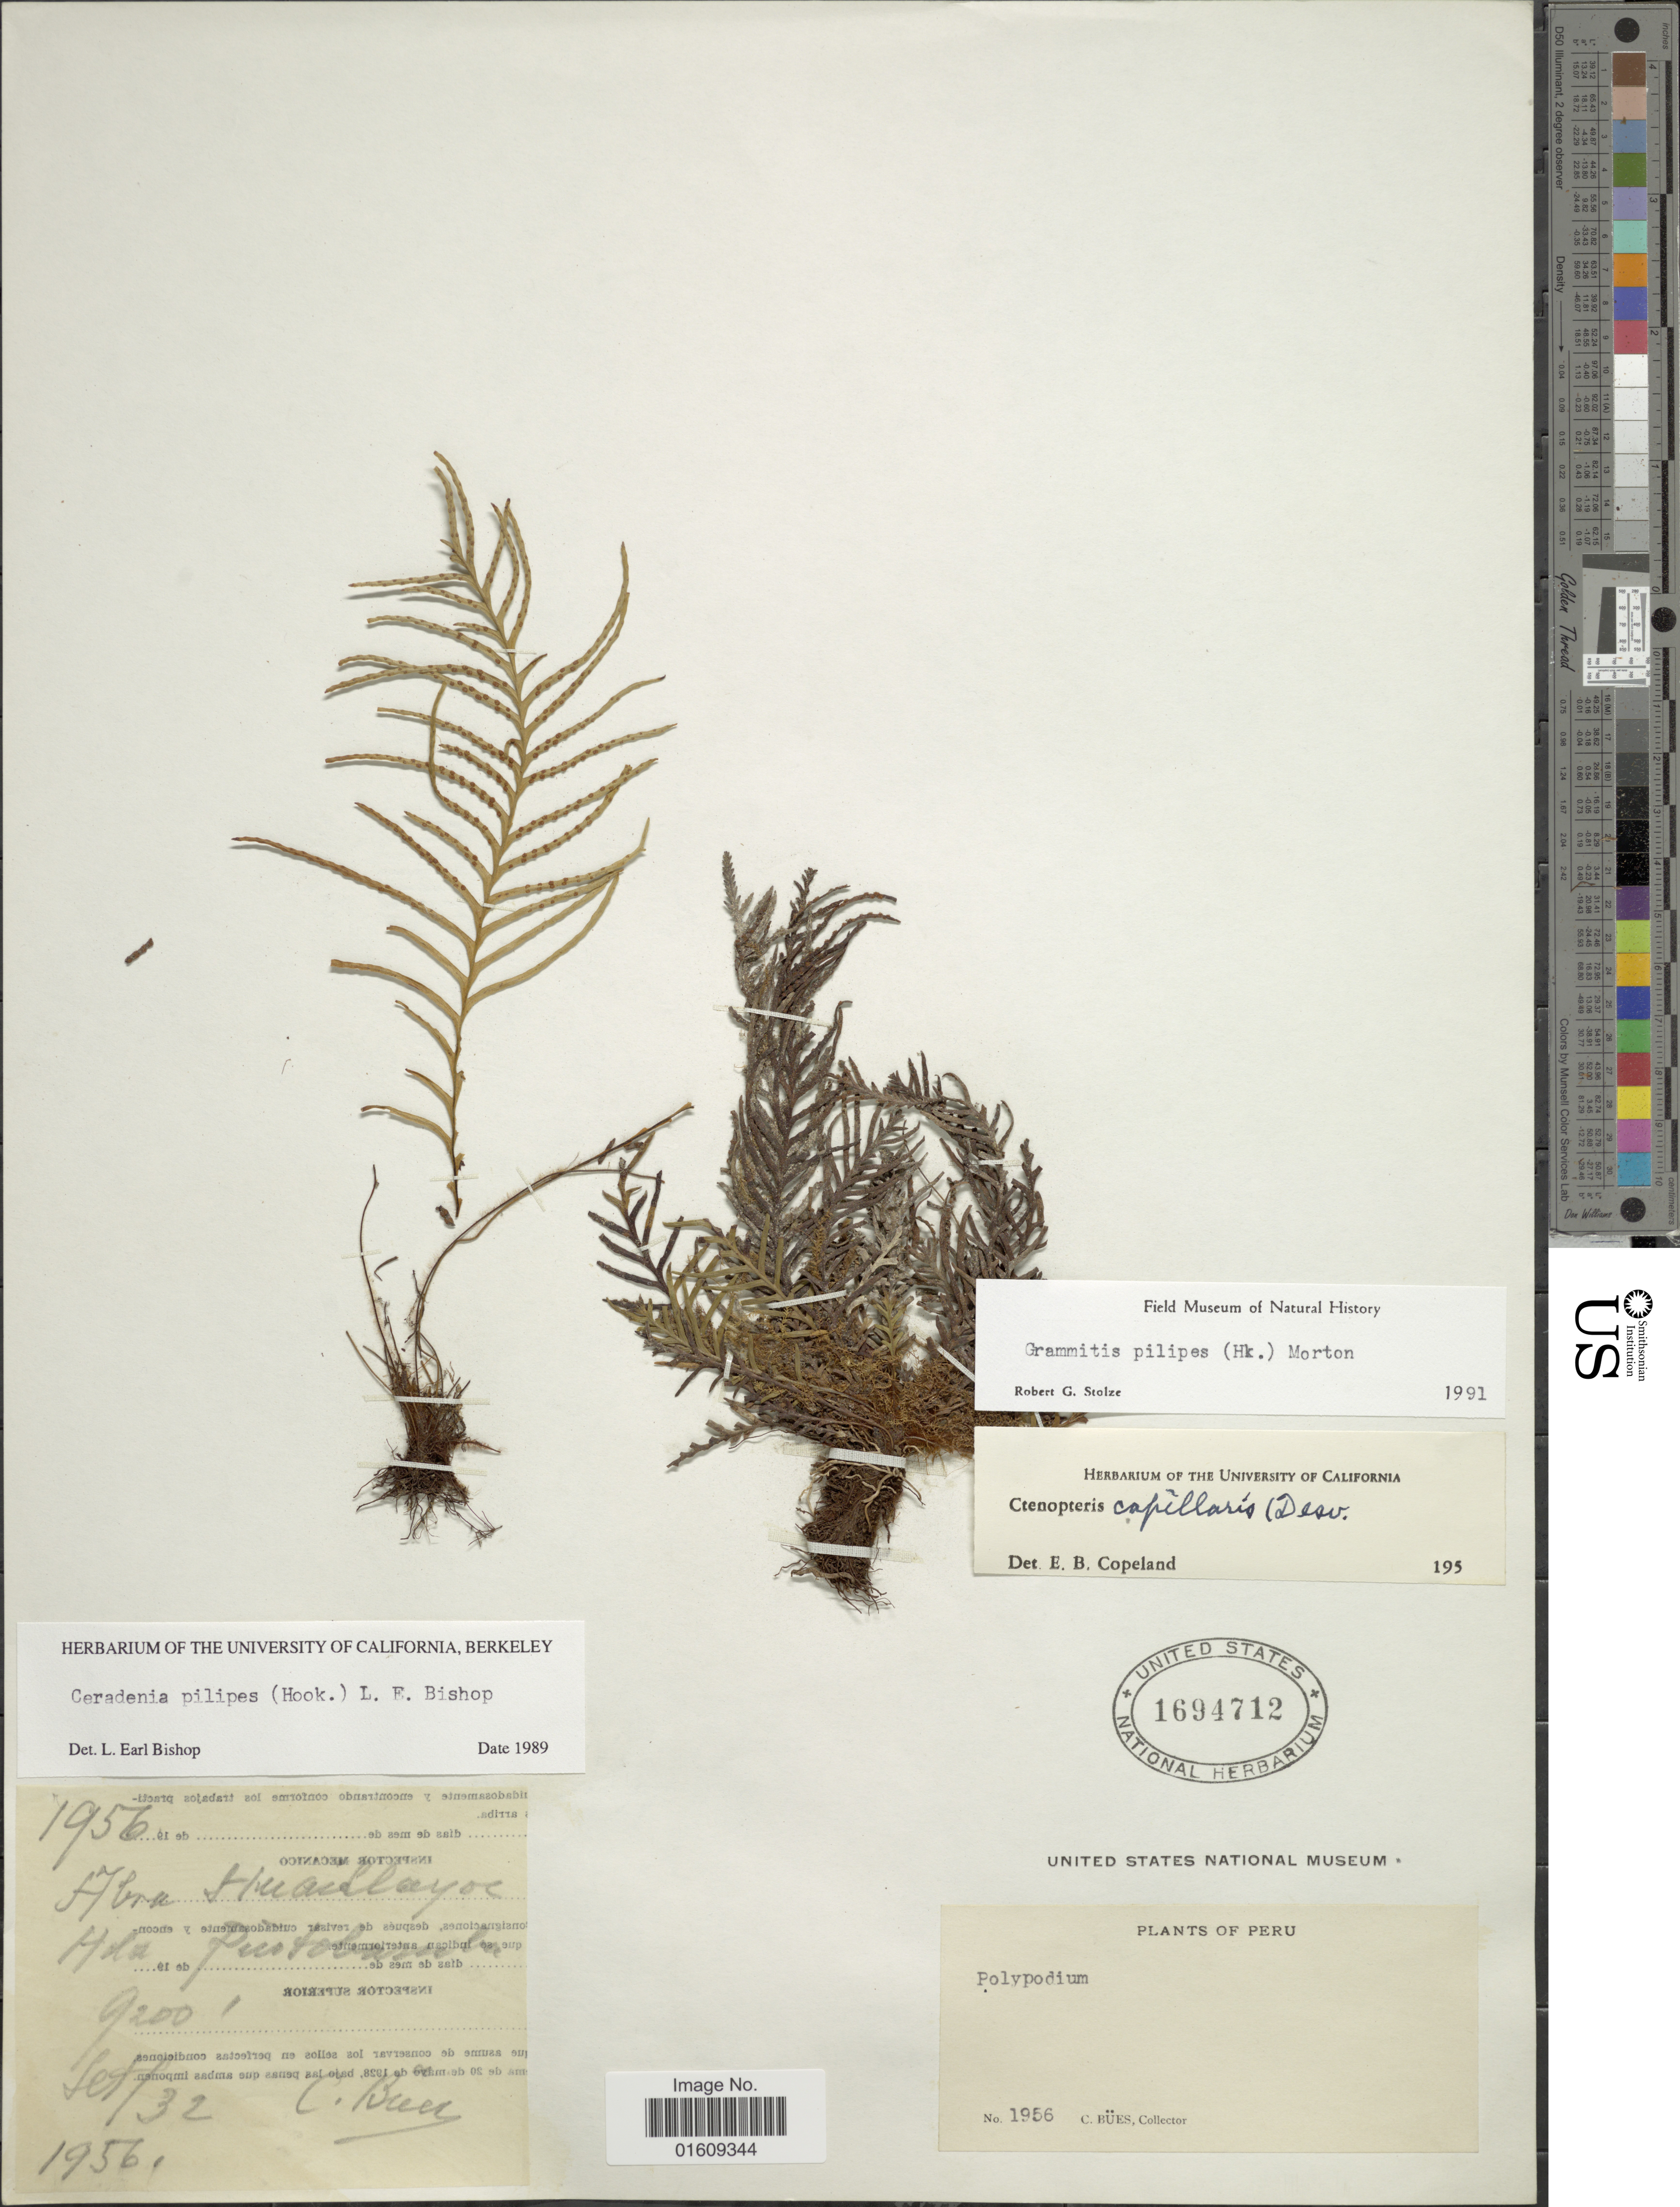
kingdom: Plantae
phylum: Tracheophyta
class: Polypodiopsida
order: Polypodiales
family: Polypodiaceae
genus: Ceradenia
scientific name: Ceradenia nubigena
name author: (Maxon) L.E. Bishop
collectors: C. Bues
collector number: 1956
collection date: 1956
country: Peru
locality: Peru, Abra Huaillayoc, H-da. Pintobamba.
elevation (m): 2804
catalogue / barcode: US 1694712